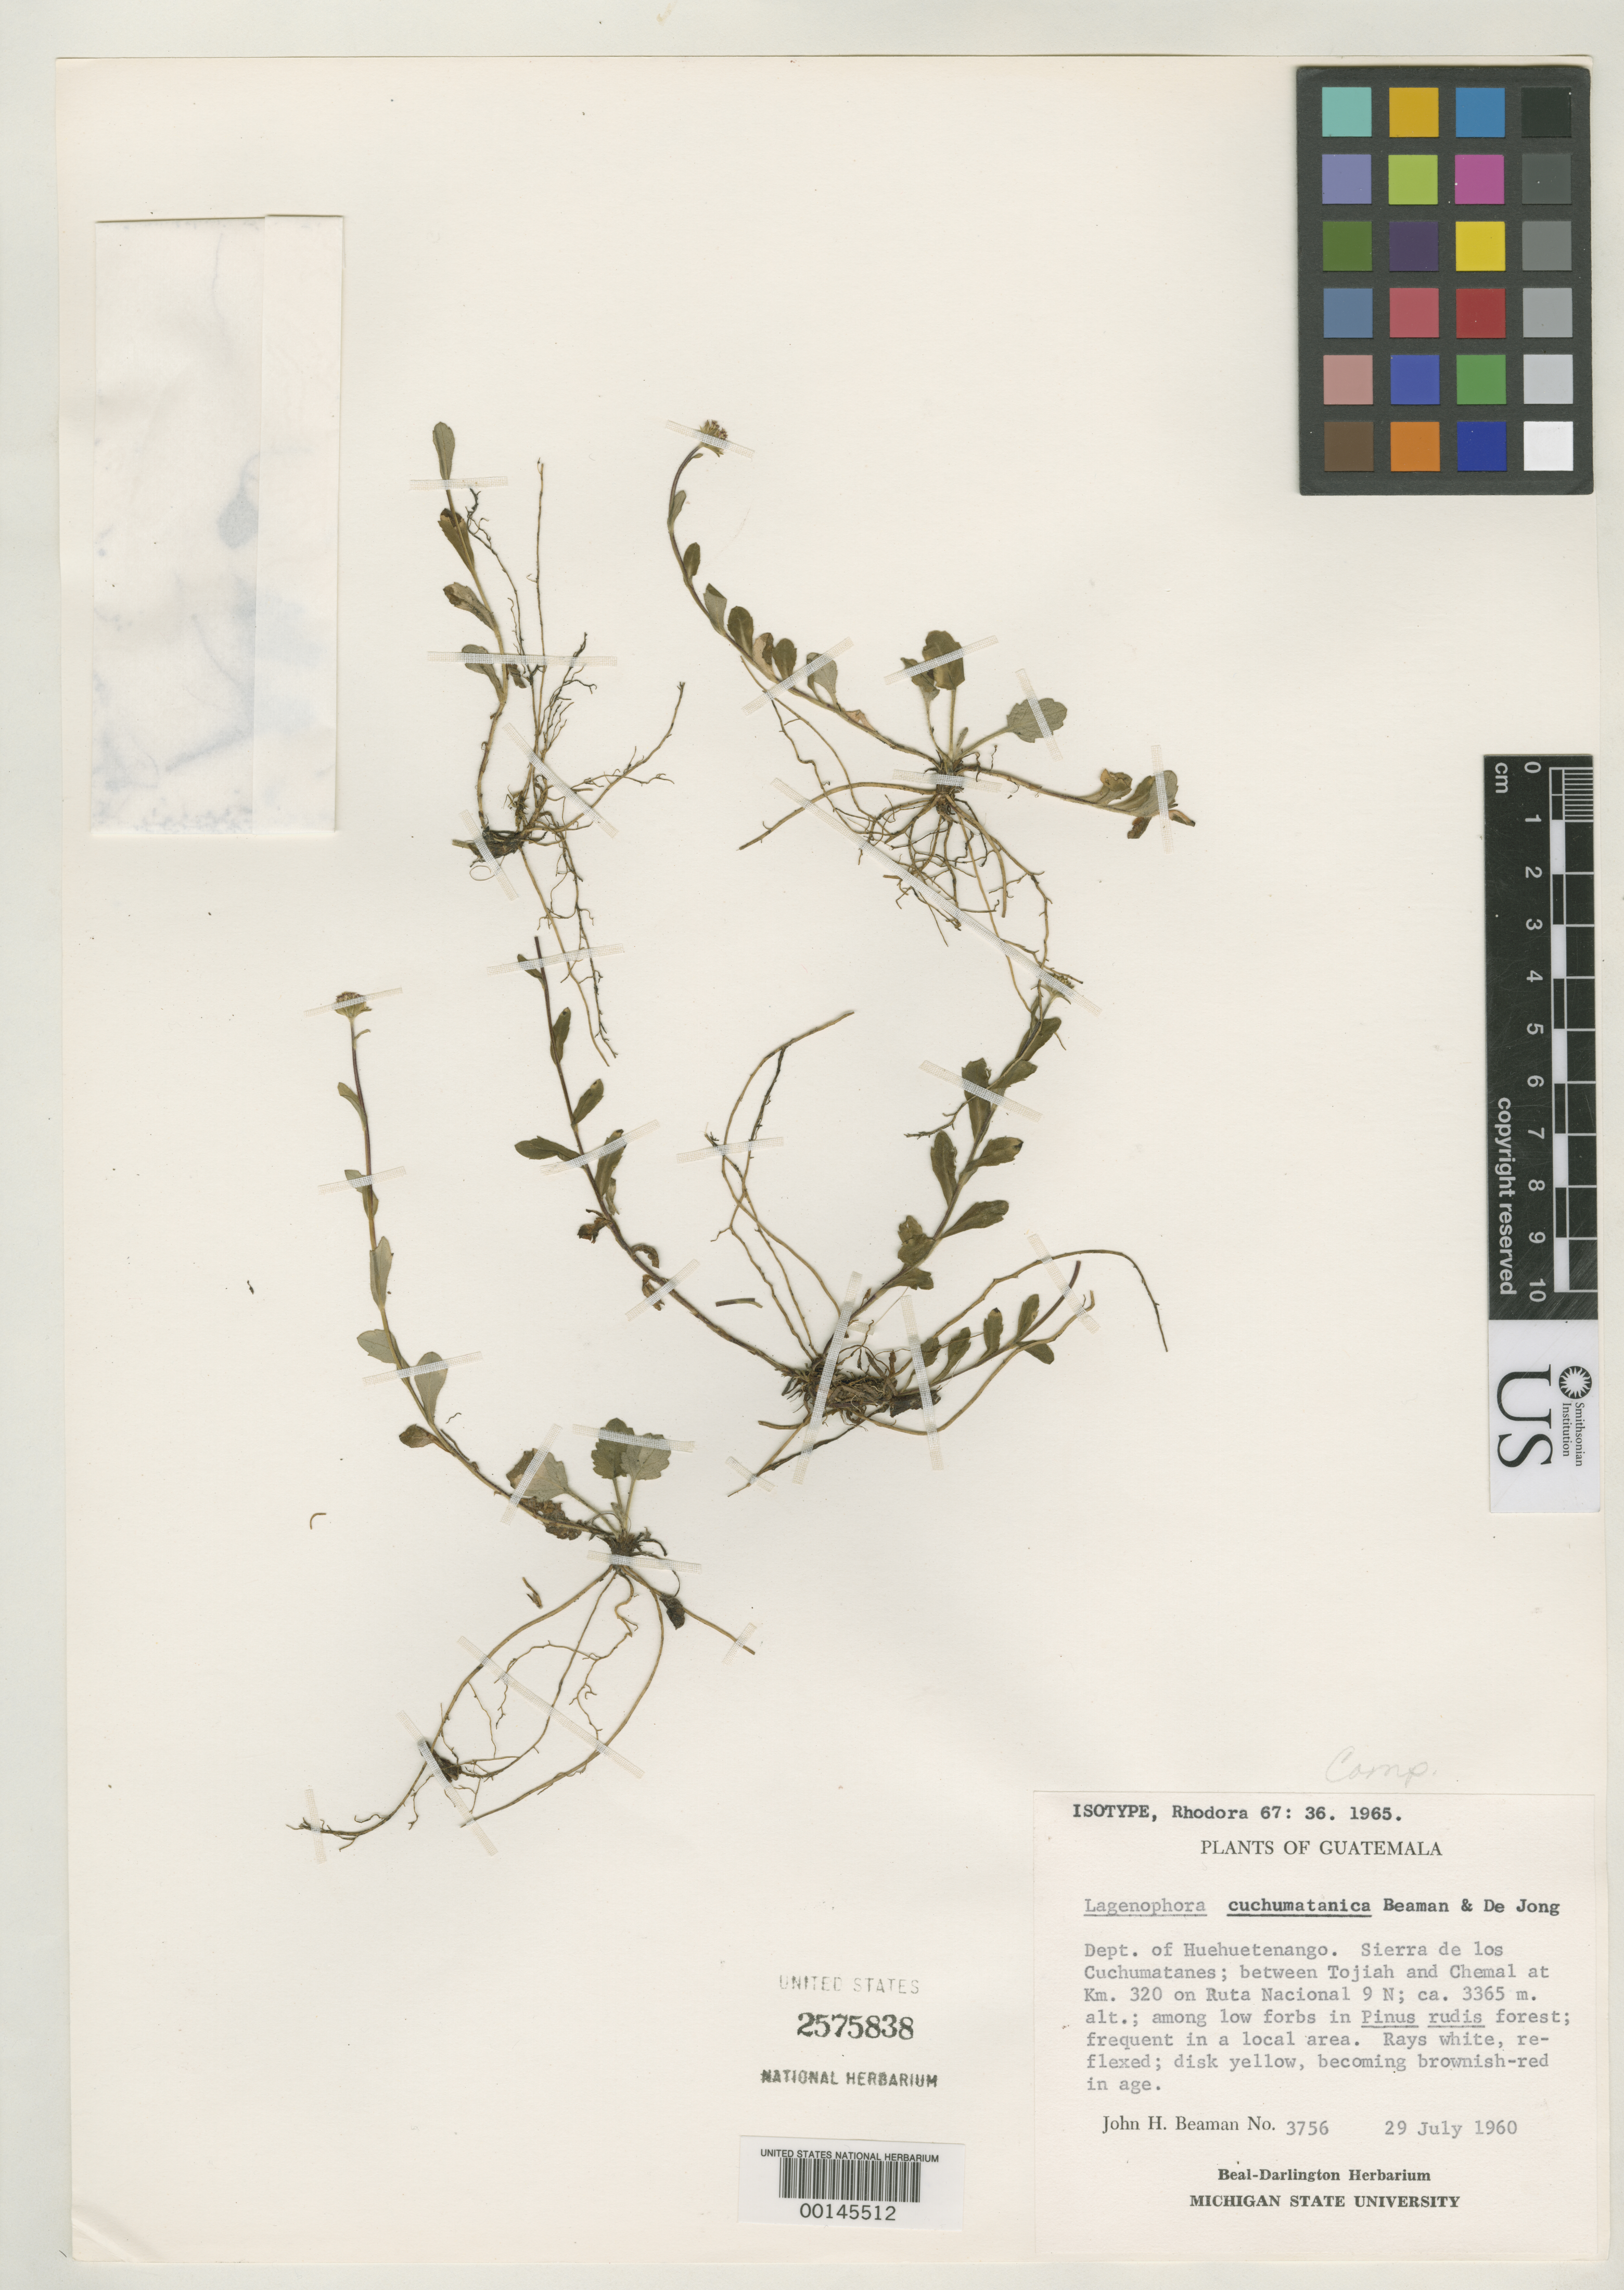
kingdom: Plantae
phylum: Tracheophyta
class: Magnoliopsida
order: Asterales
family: Asteraceae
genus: Lagenophora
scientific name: Lagenophora cuchumatanica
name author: Beaman & Dejong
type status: Isotype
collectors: J. H. Beaman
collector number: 3756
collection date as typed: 29 Jul 1960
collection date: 1960-07-29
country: Guatemala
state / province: Huehuetenango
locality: Sierra de las Cuchumatanes, between Tojiah and Chemal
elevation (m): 3365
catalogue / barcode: US 2575838